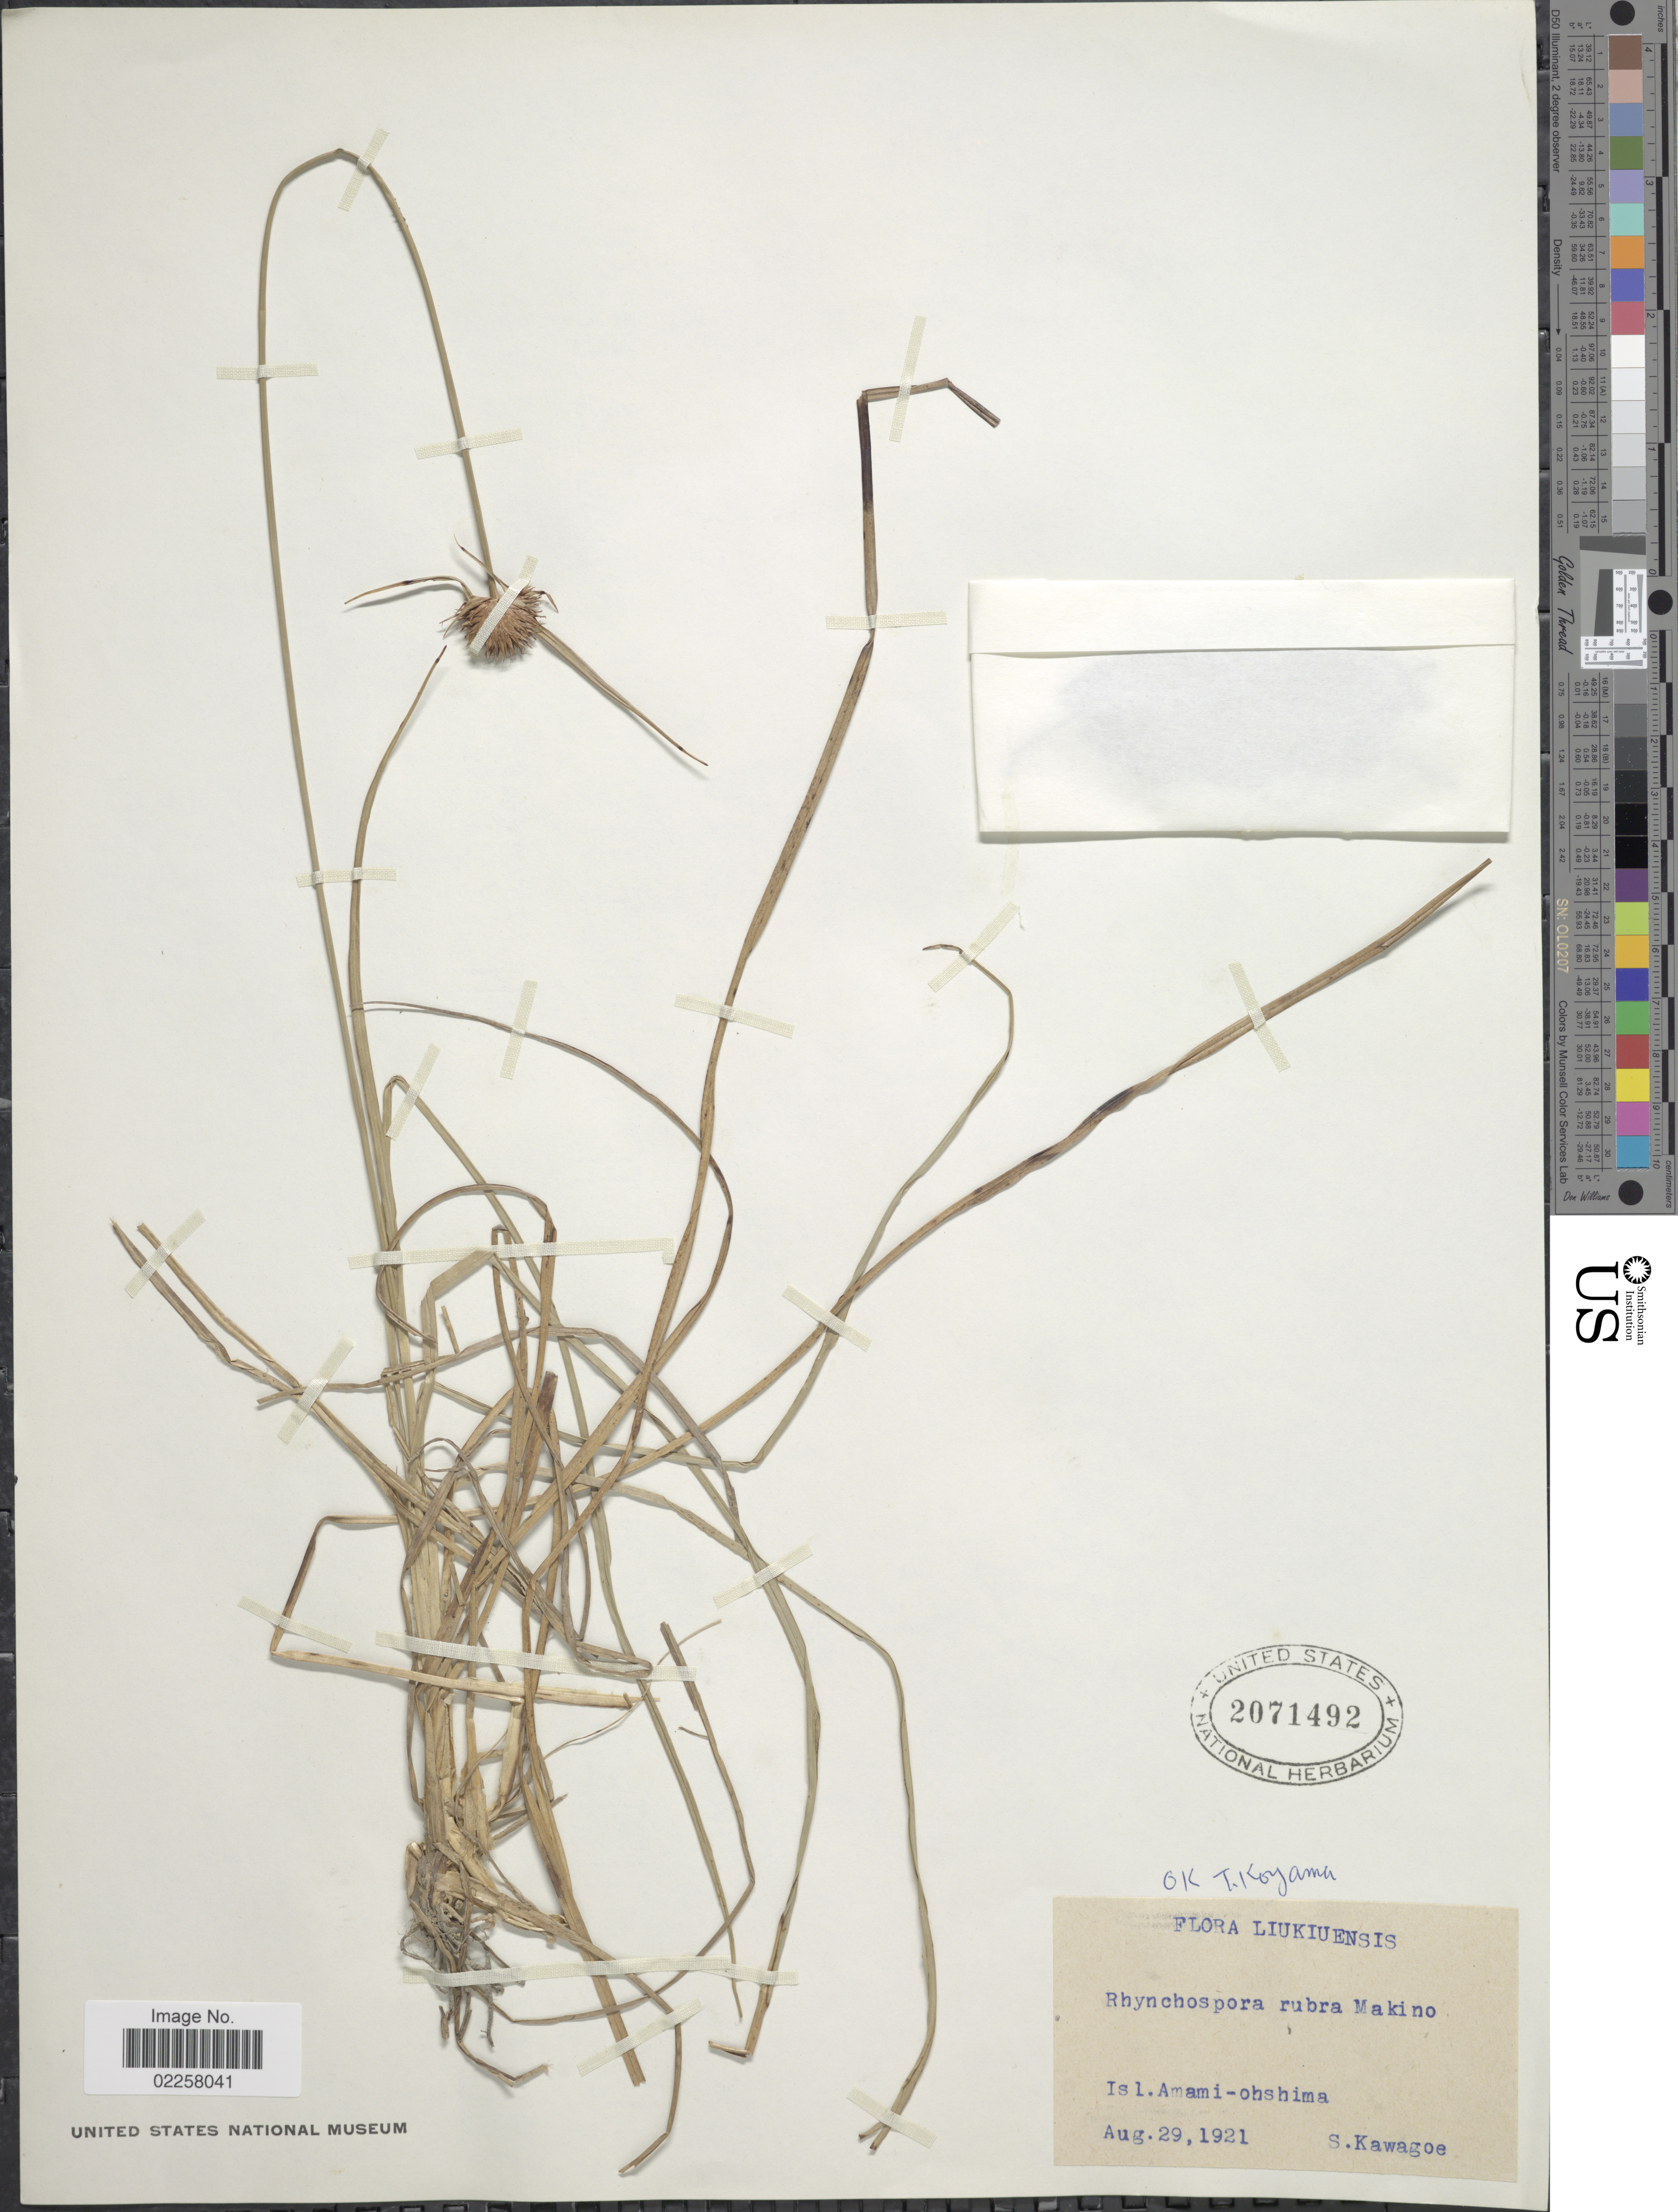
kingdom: Plantae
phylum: Tracheophyta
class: Liliopsida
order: Poales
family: Cyperaceae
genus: Rhynchospora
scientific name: Rhynchospora rubra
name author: (Lour.) Makino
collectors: S. Kawagoe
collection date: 1921-08-29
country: Japan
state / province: Okinawa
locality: Liukiuensis. Isl. Amami-oshima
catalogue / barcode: US 2071492